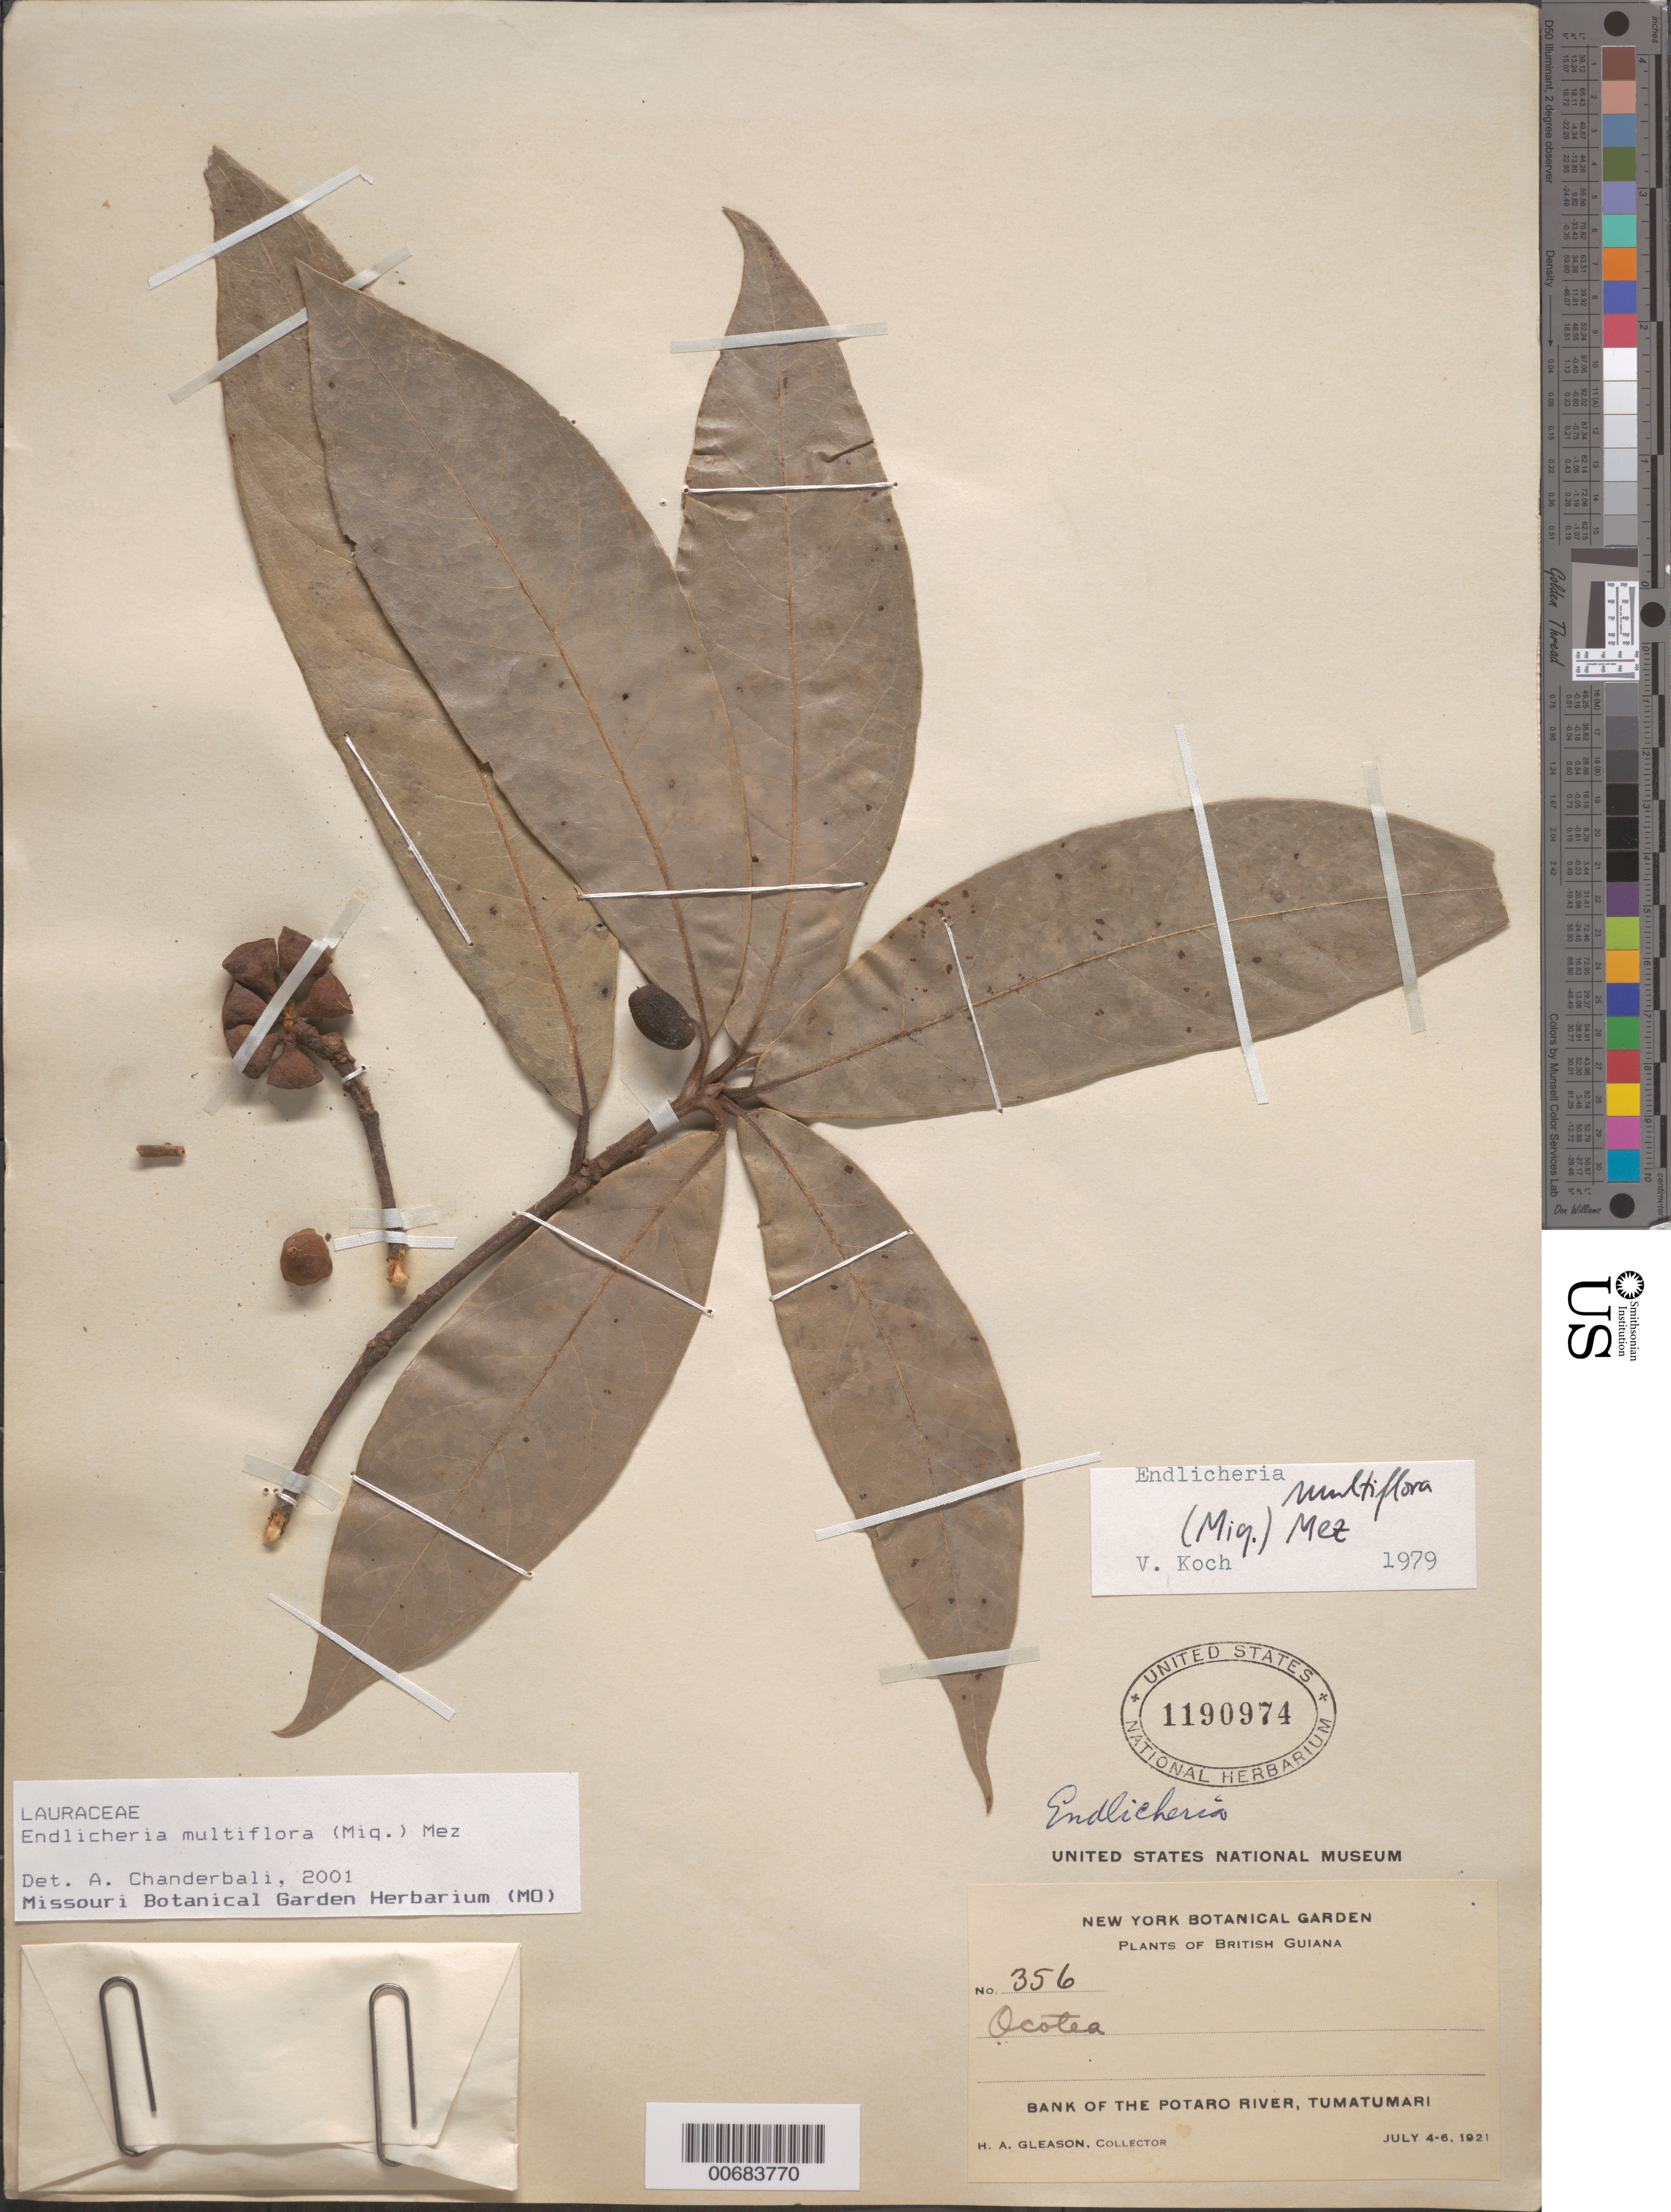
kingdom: Plantae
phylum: Tracheophyta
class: Magnoliopsida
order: Laurales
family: Lauraceae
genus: Endlicheria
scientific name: Endlicheria mulitflora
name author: (Micx.) Mez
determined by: Chanderbali, Andre Shashi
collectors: H. A. Gleason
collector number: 356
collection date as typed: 4-Jul-21 to 6-Jul-21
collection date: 1921-07-04/1921-07-06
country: Guyana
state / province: Potaro-Siparuni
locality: Tumatumari Village, Potaro R.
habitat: Riverbank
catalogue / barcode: US 1190974